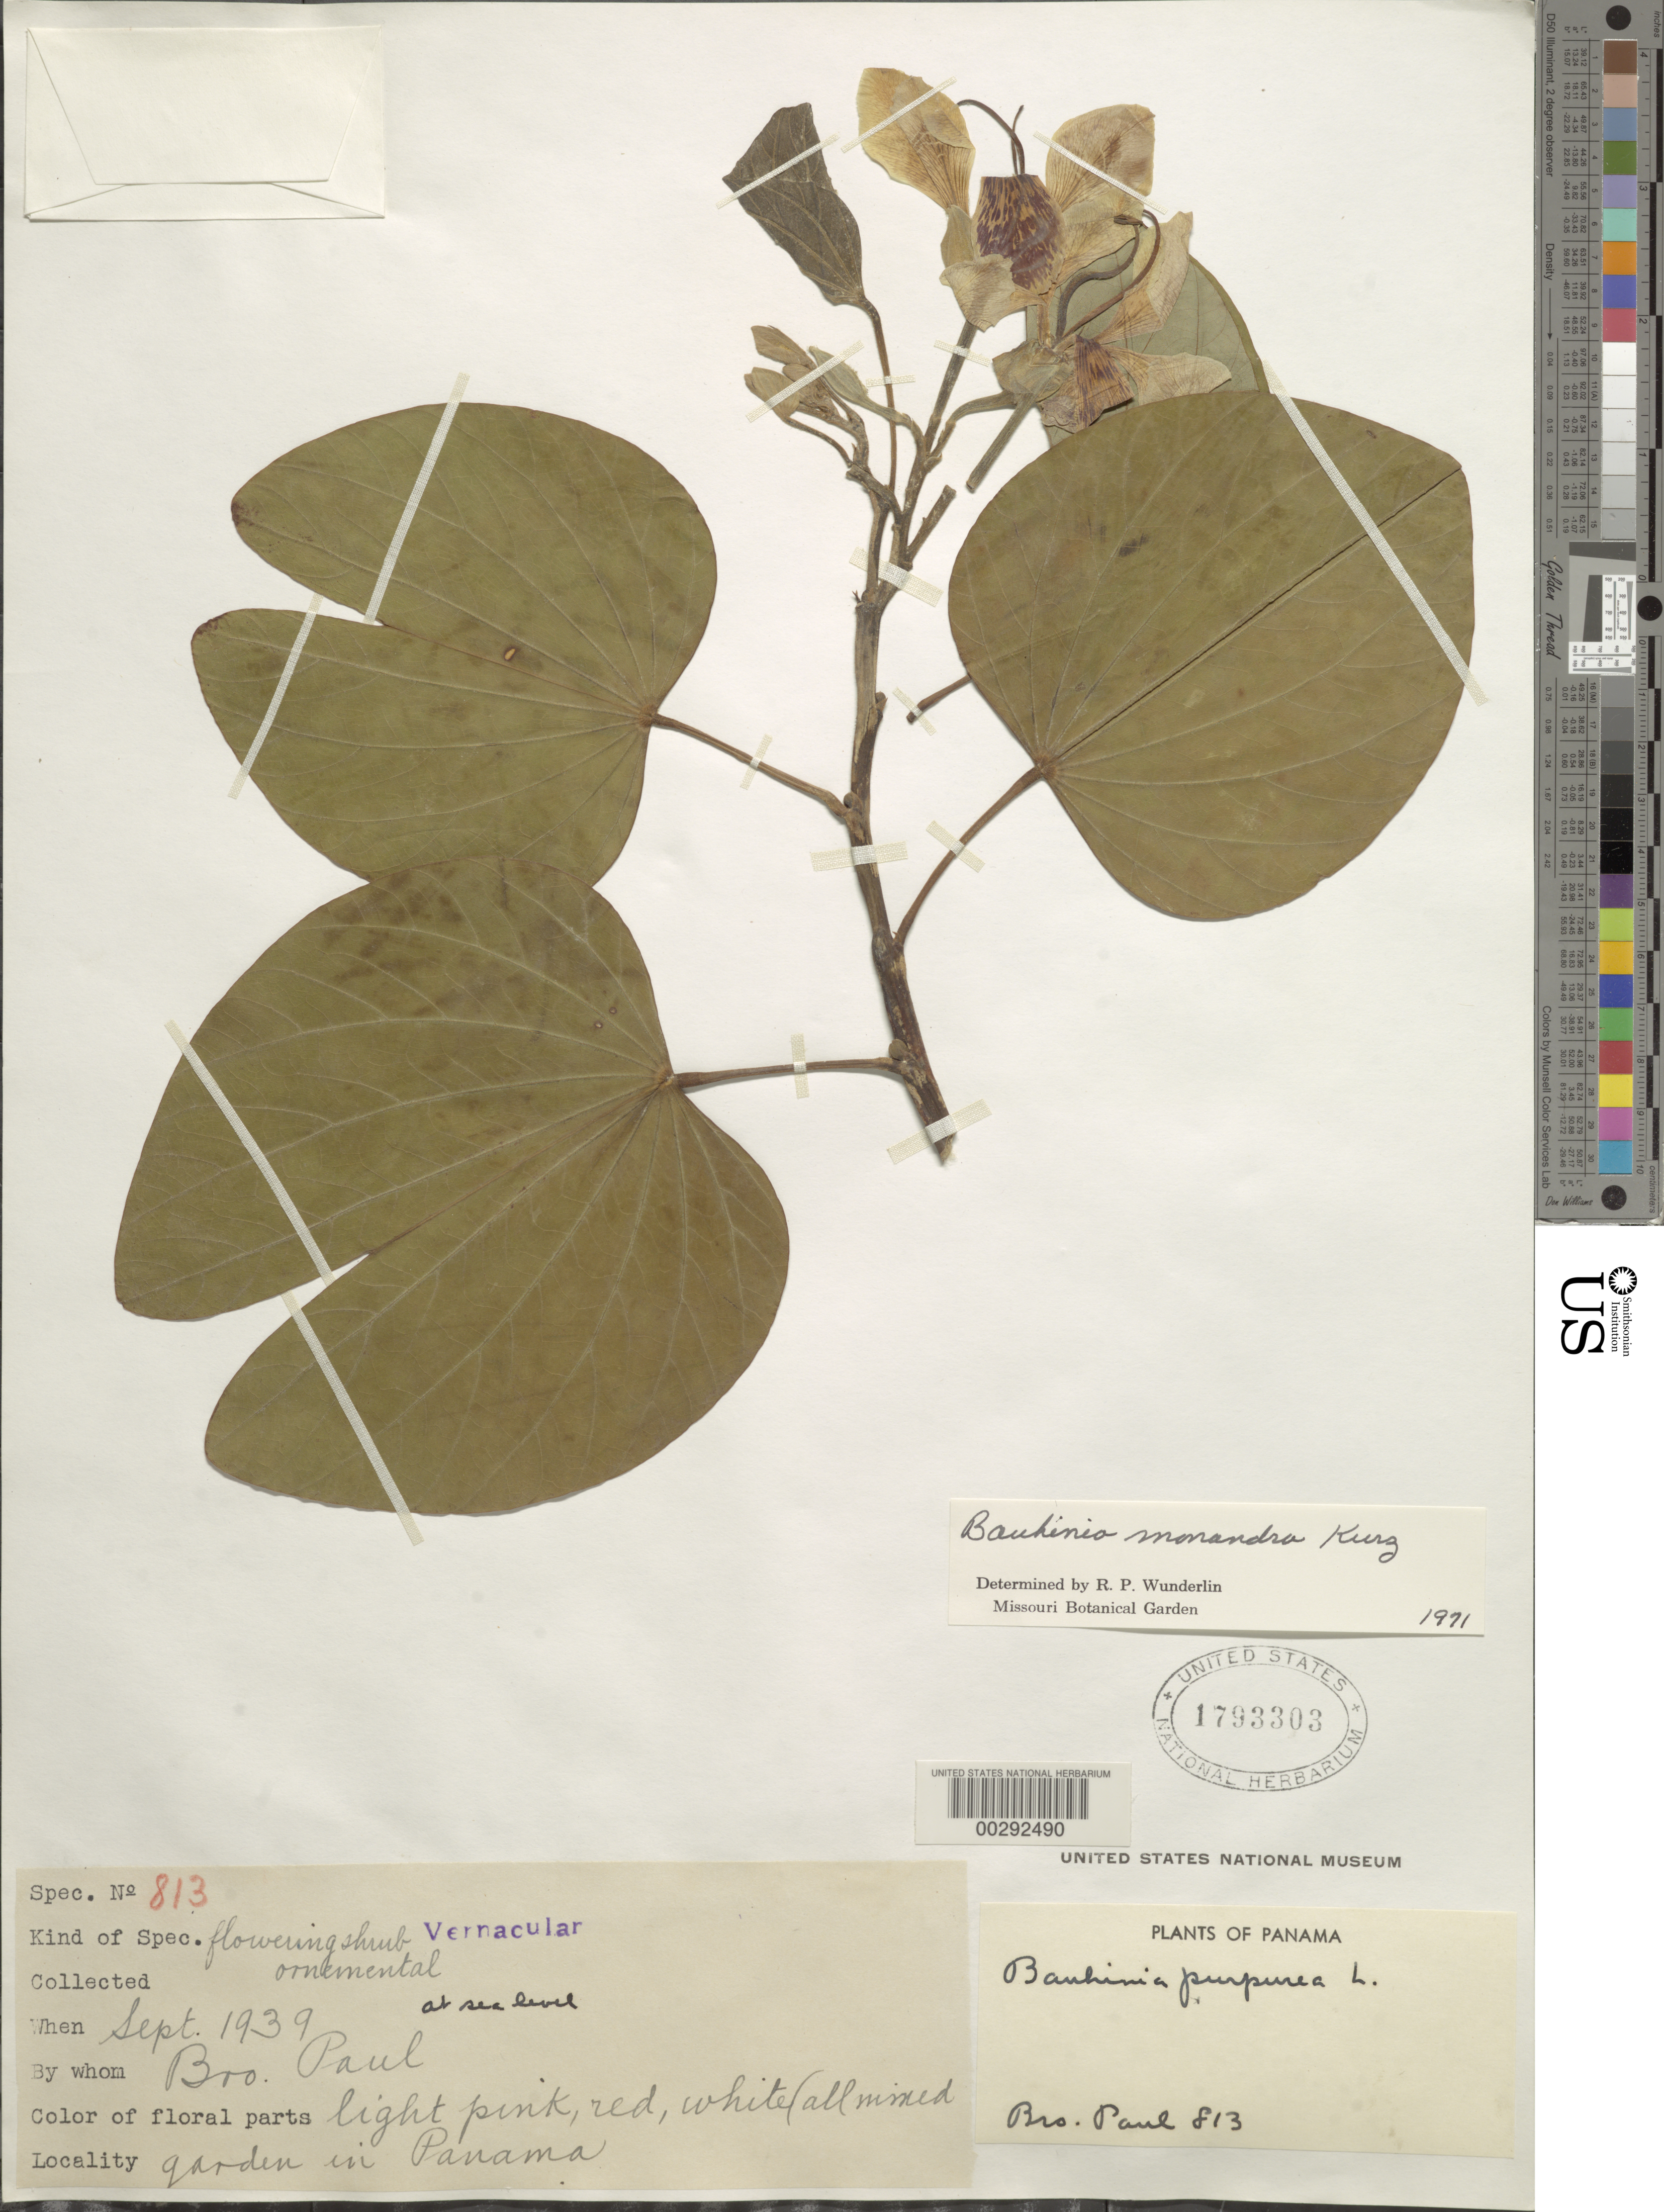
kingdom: Plantae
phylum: Tracheophyta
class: Magnoliopsida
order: Fabales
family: Fabaceae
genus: Bauhinia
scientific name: Bauhinia monandra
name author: Kurz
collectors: B. Paul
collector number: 813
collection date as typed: Sep 1939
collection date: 1939-09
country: Panama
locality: Garden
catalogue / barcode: US 1793303